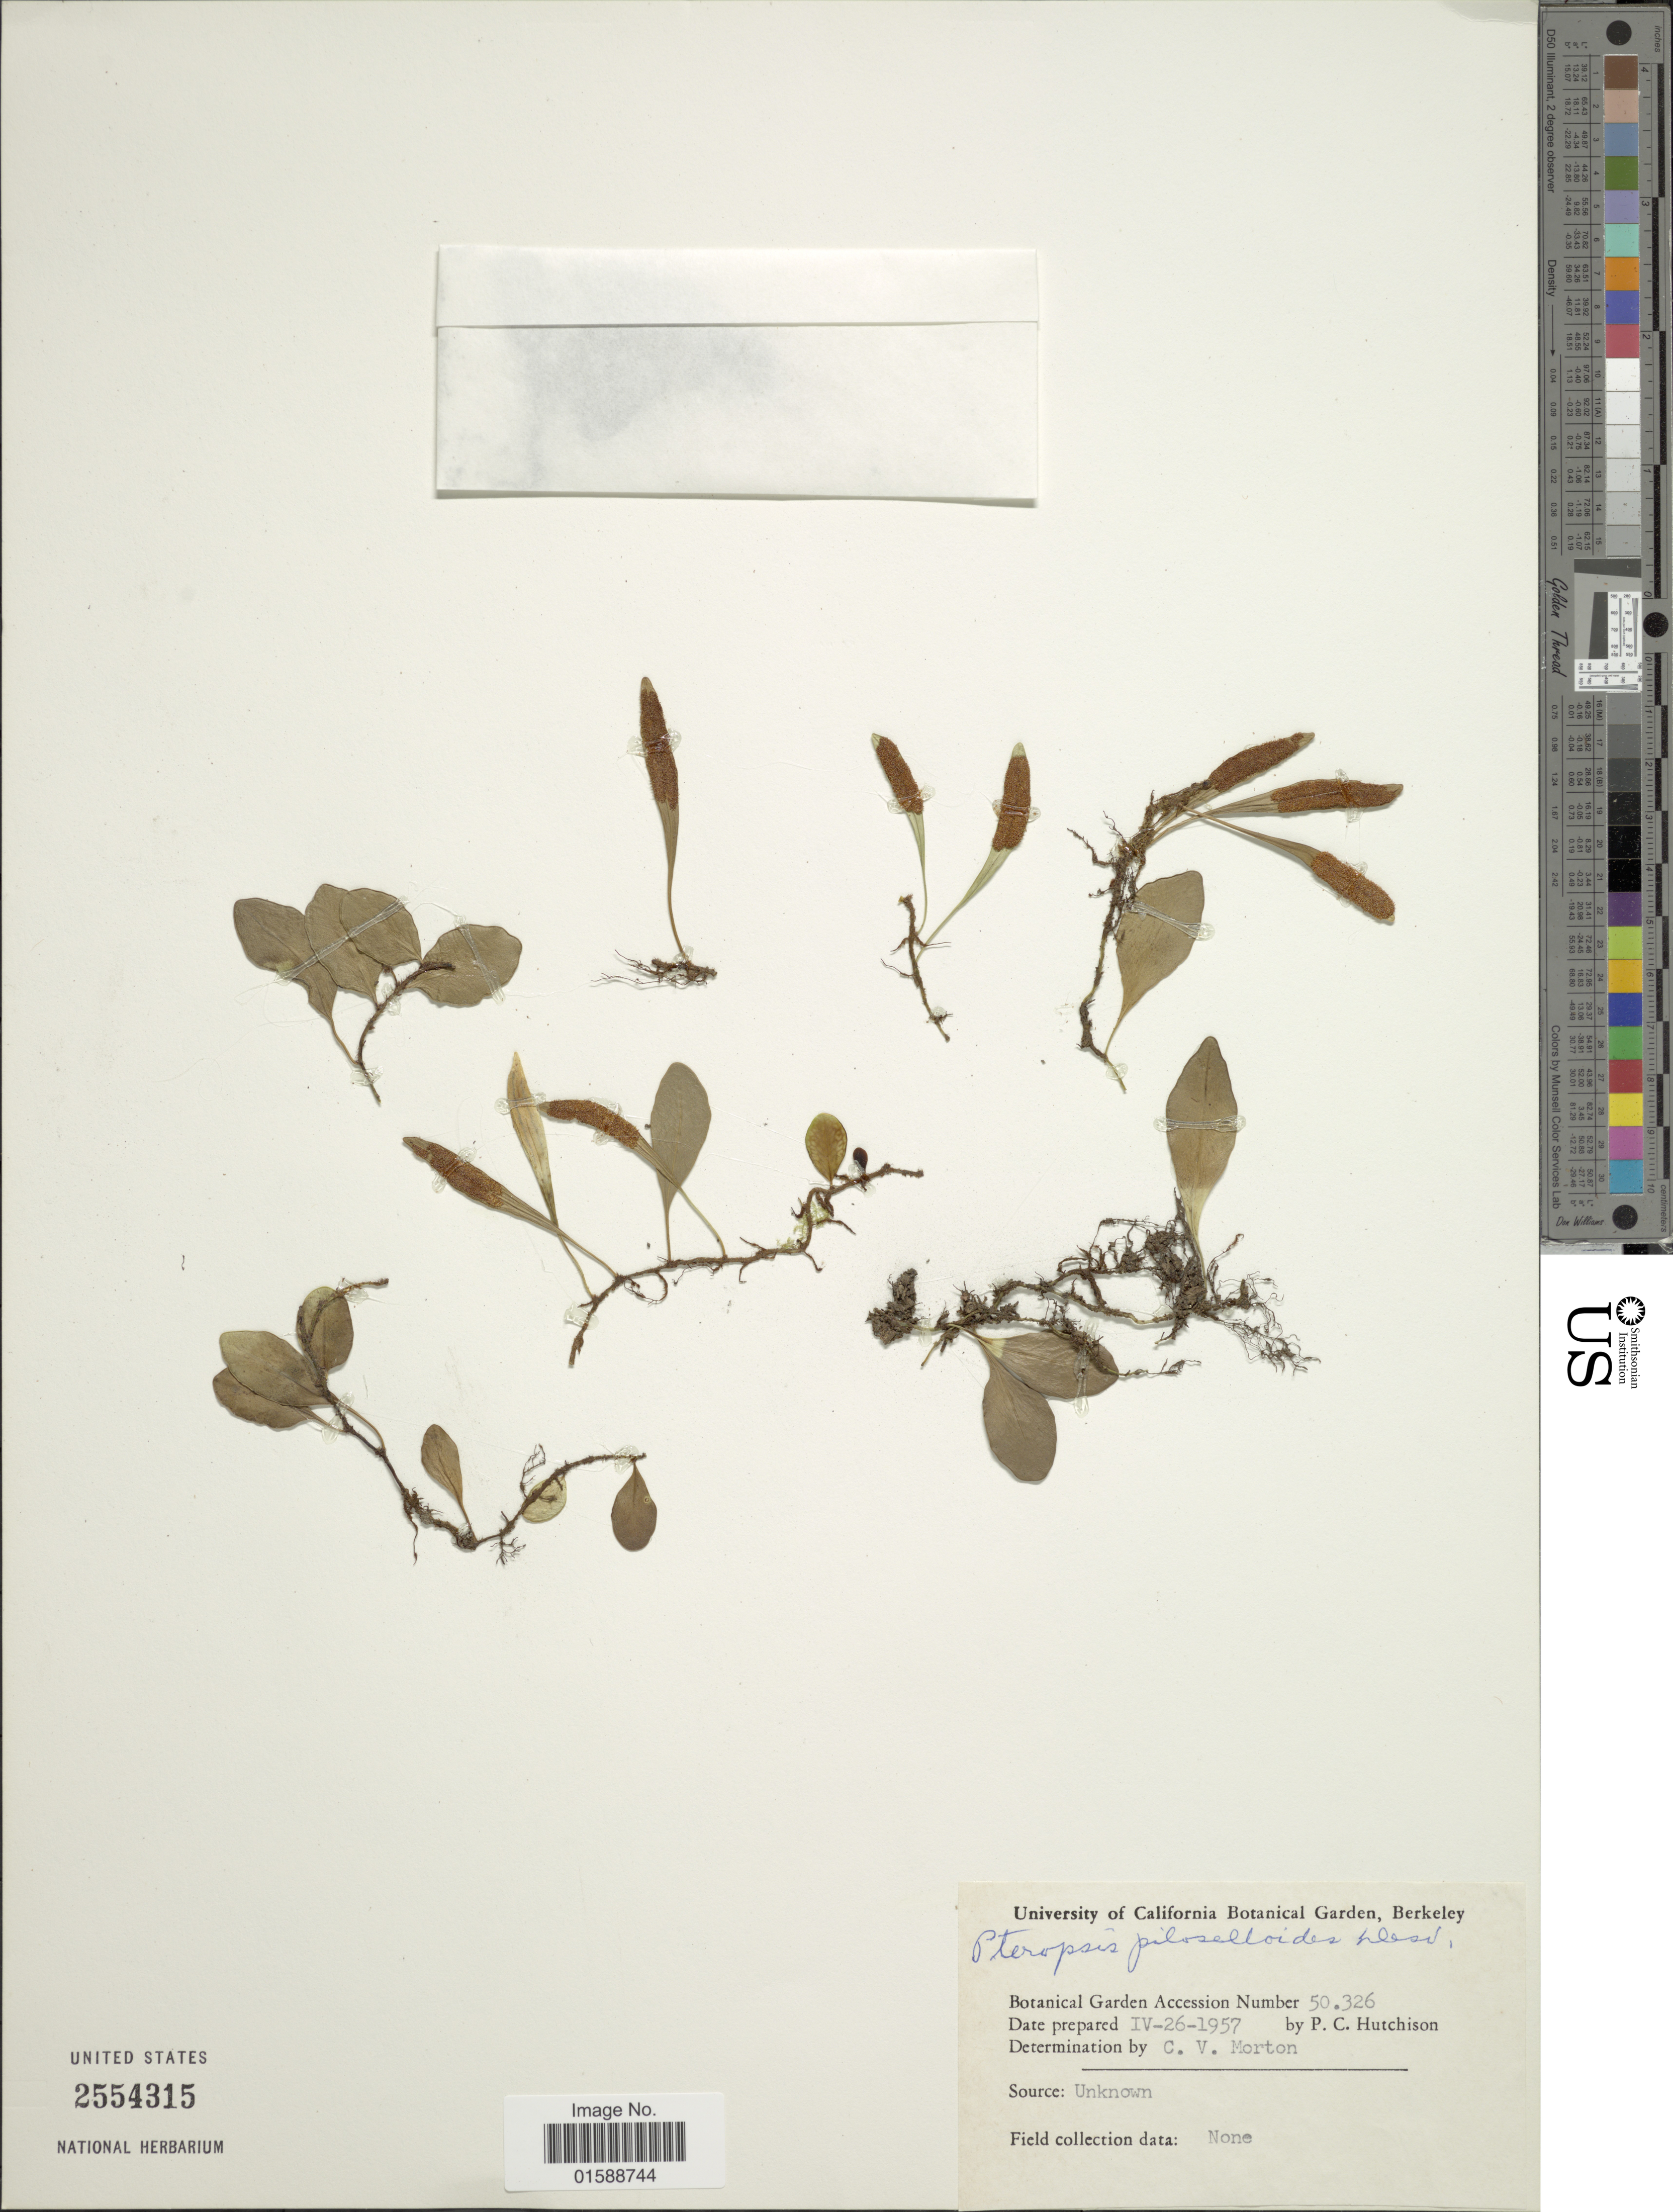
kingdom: Plantae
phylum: Tracheophyta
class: Polypodiopsida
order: Polypodiales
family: Polypodiaceae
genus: Pyrrosia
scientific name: Pyrrosia piloselloides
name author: (L.) M.G. Price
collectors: P. C. Hutchison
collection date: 1957-04-26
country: United States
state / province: California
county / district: Alameda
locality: University of California Botanical Garden, Berkeley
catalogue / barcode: US 2554315